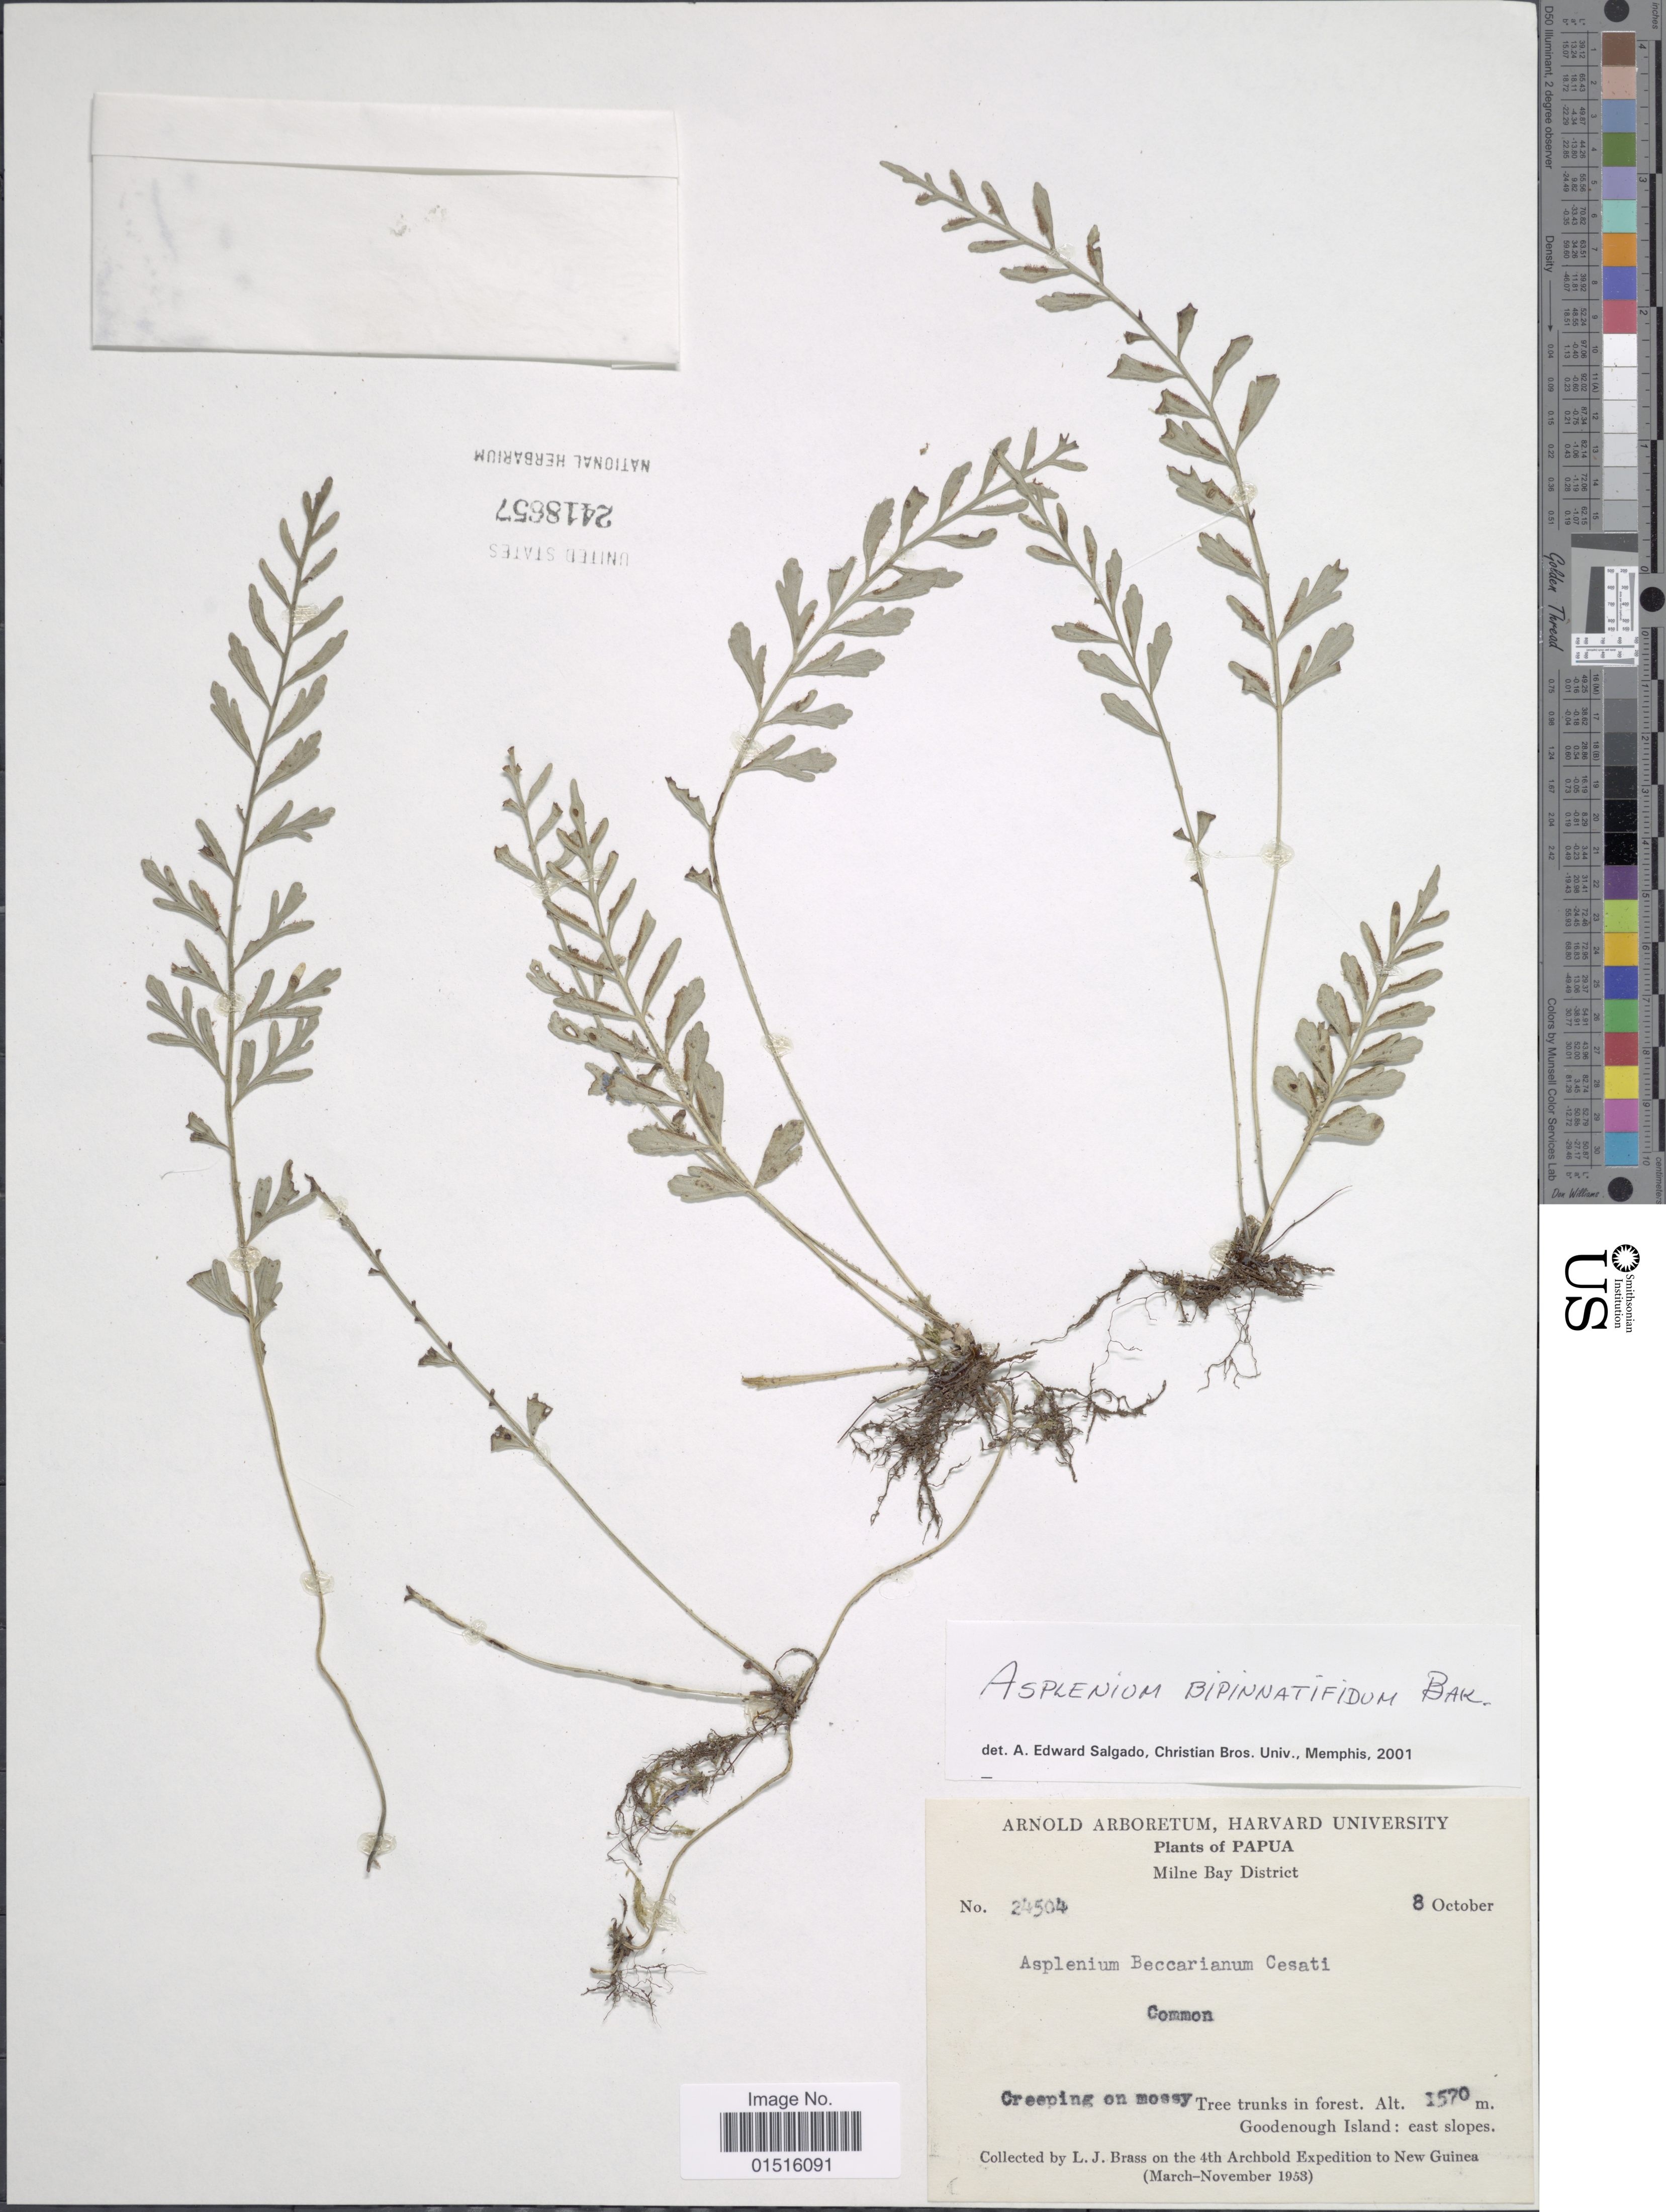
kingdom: Plantae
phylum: Tracheophyta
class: Polypodiopsida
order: Polypodiales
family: Aspleniaceae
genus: Asplenium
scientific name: Asplenium bipinnatifidum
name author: Baker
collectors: L. J. Brass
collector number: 24504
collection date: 1953-10-08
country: Papua New Guinea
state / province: Milne Bay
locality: Milne Bay District, Goodenough Island: east slopes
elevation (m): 1570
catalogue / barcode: US 2418857